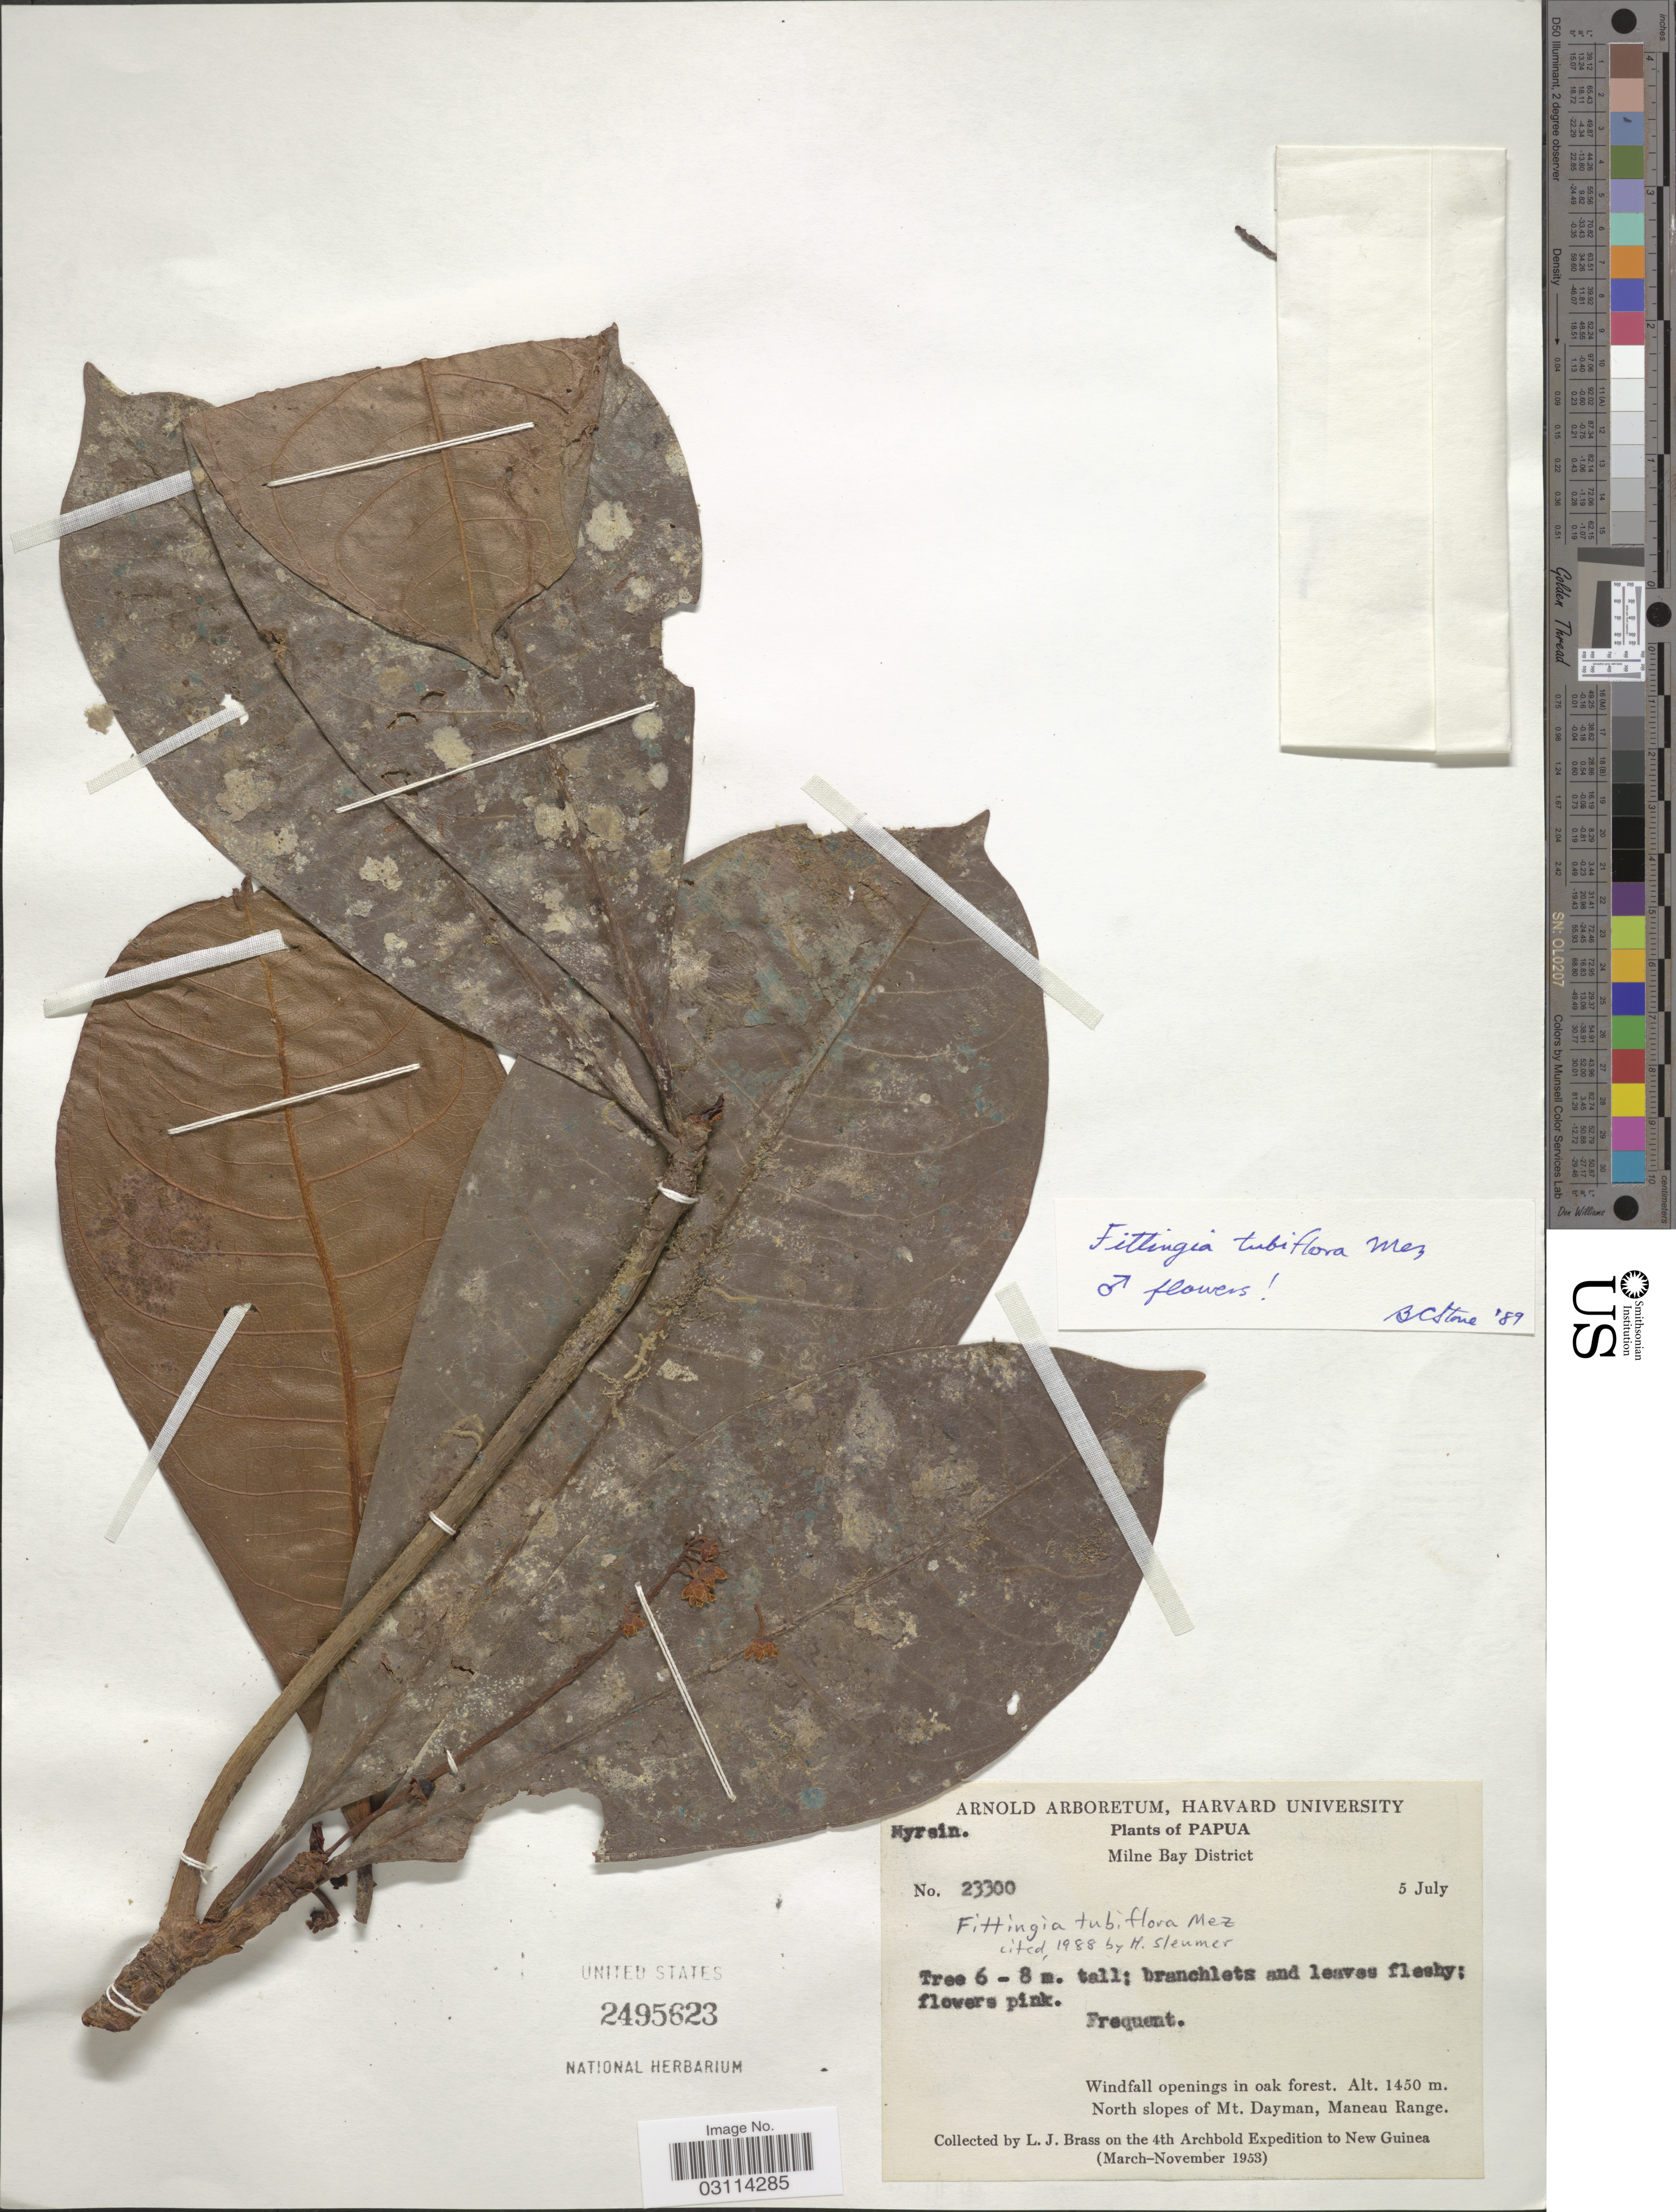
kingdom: Plantae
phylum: Tracheophyta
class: Magnoliopsida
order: Ericales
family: Primulaceae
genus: Fittingia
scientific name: Fittingia tubiflora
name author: Mez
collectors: L. J. Brass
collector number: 23300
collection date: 1953-07-05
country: Papua New Guinea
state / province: Milne Bay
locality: Papua, Milne Bay District. Windfall openings in oak forest. North slopes of Mt. Dayman, Maneau Range.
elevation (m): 1450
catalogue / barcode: US 2495623